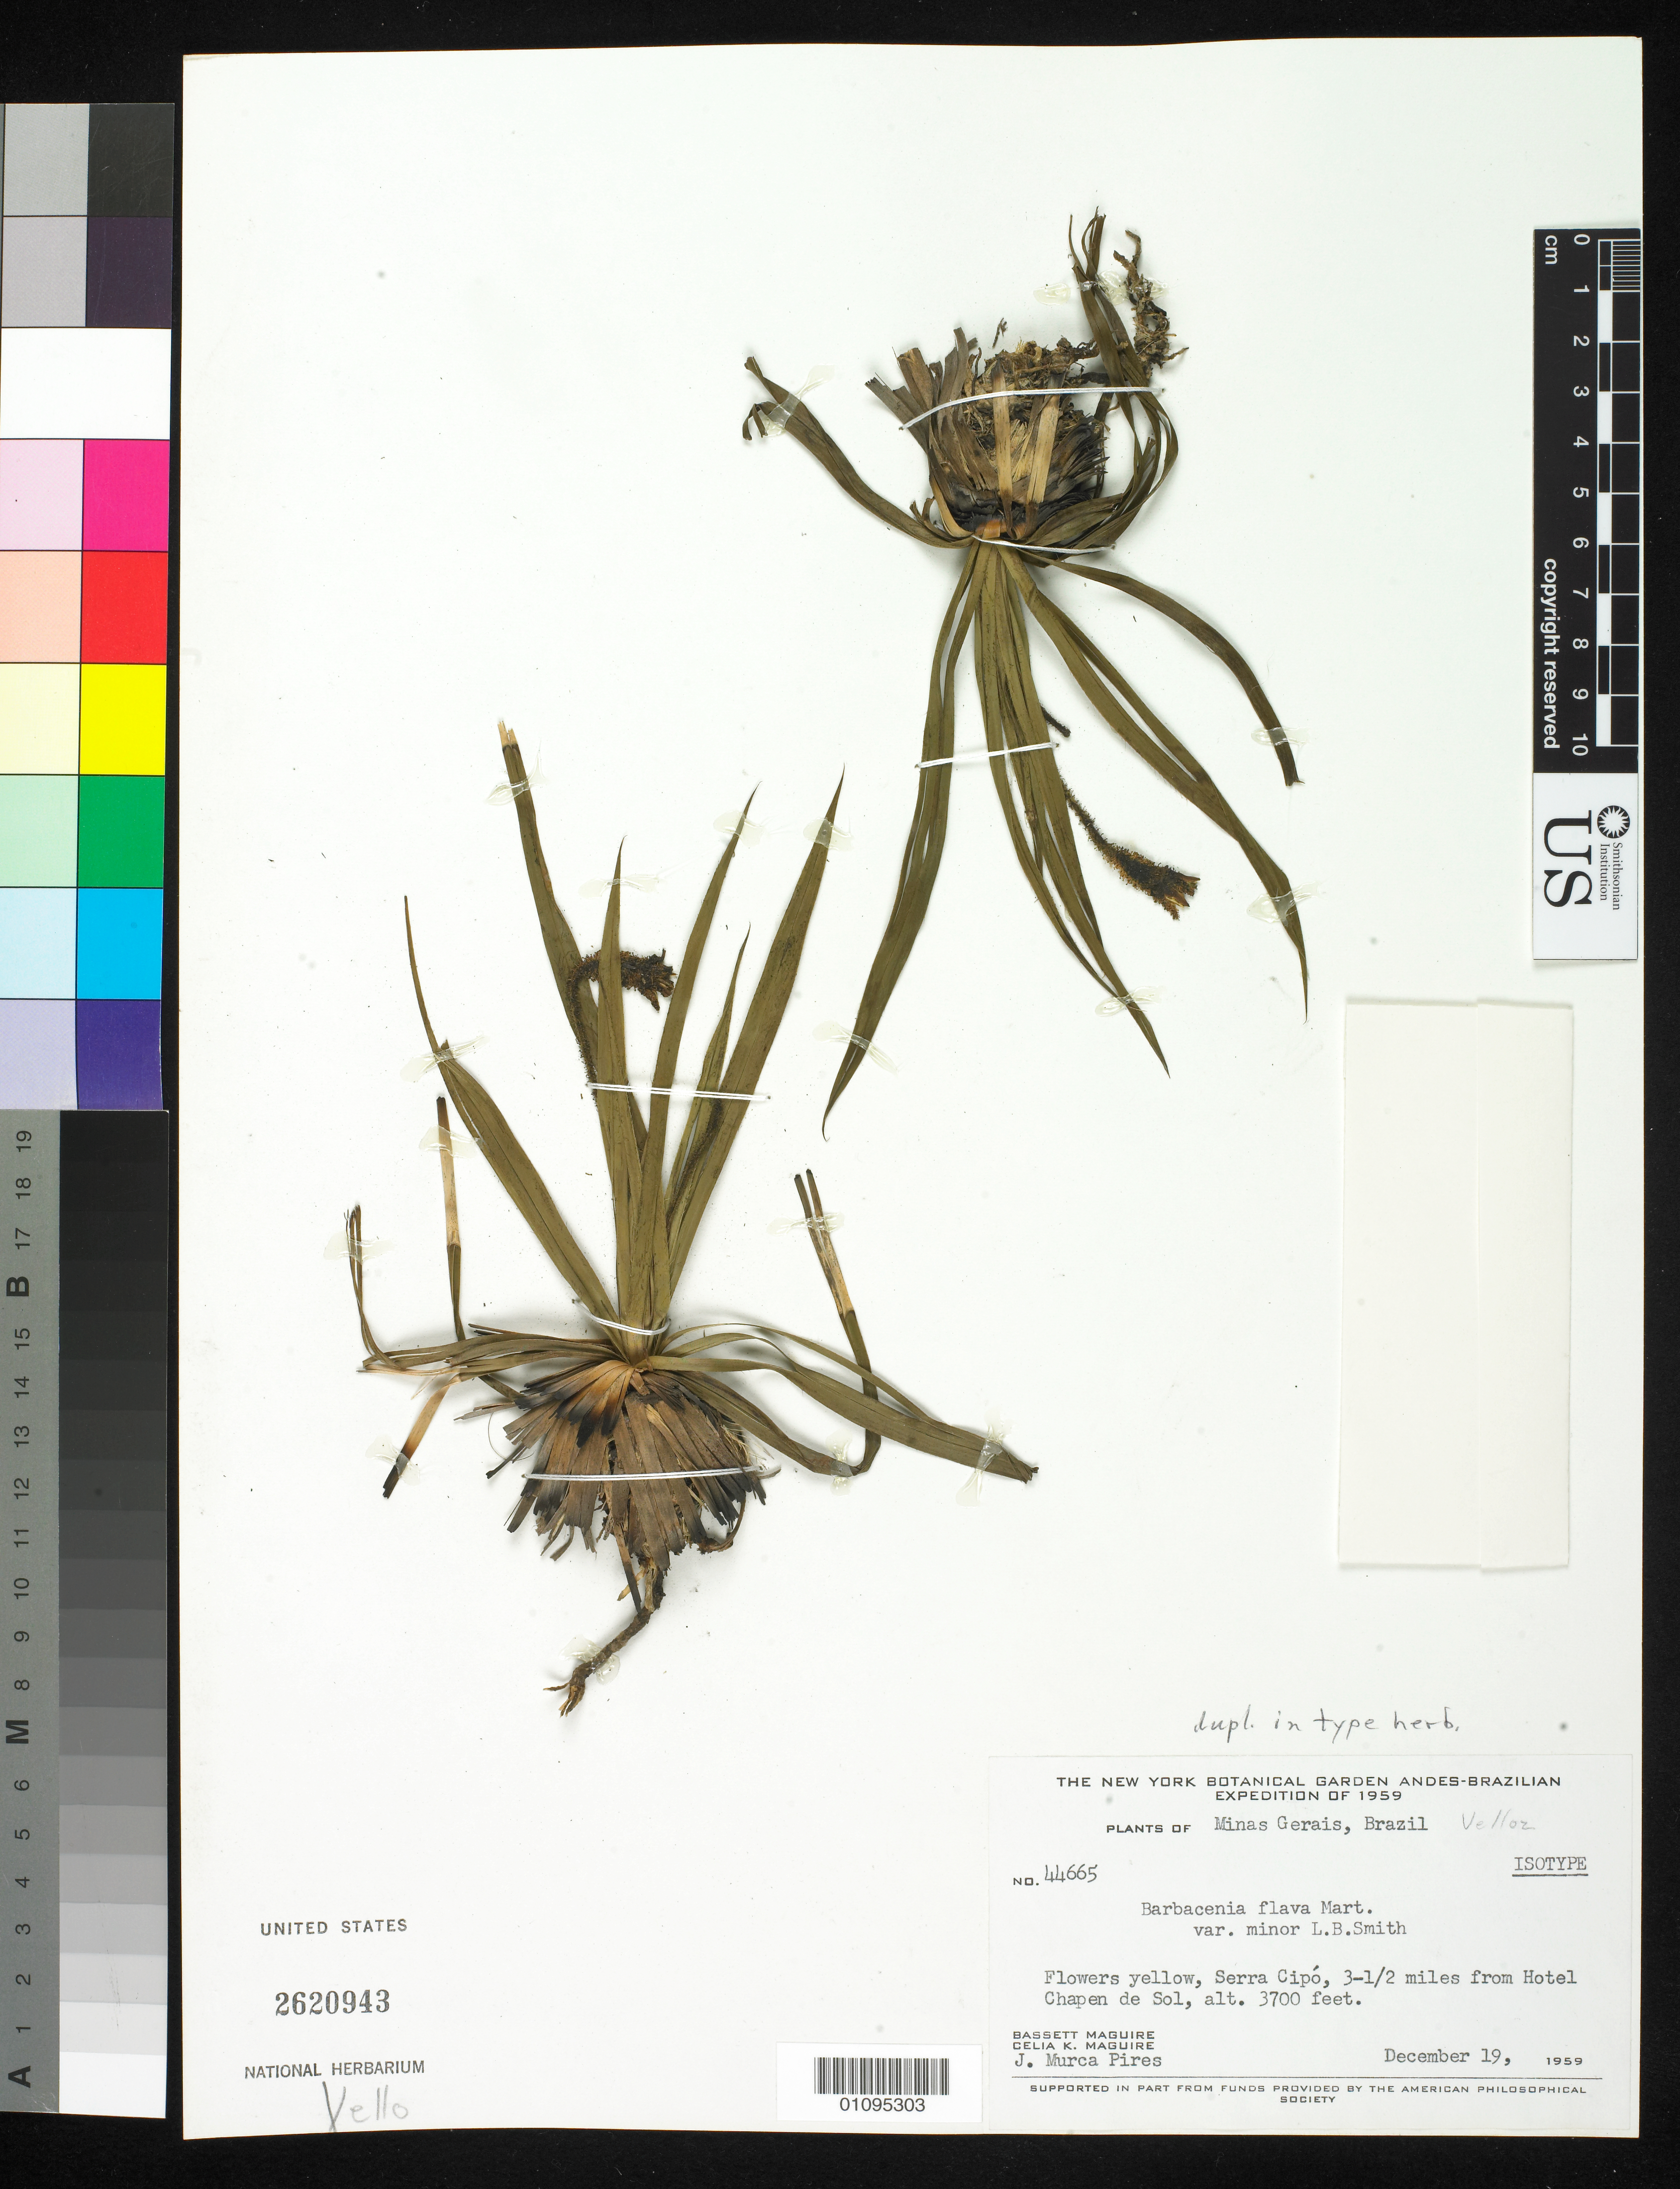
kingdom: Plantae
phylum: Tracheophyta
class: Liliopsida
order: Pandanales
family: Velloziaceae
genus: Barbacenia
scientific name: Barbacenia flava var. minor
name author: L.B. Sm.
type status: Isotype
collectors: B. Maguire, C. K. Maguire & J. M. Pires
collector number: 44665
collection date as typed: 19 Dec 1959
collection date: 1959-12-19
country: Brazil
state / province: Minas Gerais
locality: Serra do Cipo, 3.5 mi from Hotel Chapen de Sol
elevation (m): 1128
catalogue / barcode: US 2620943